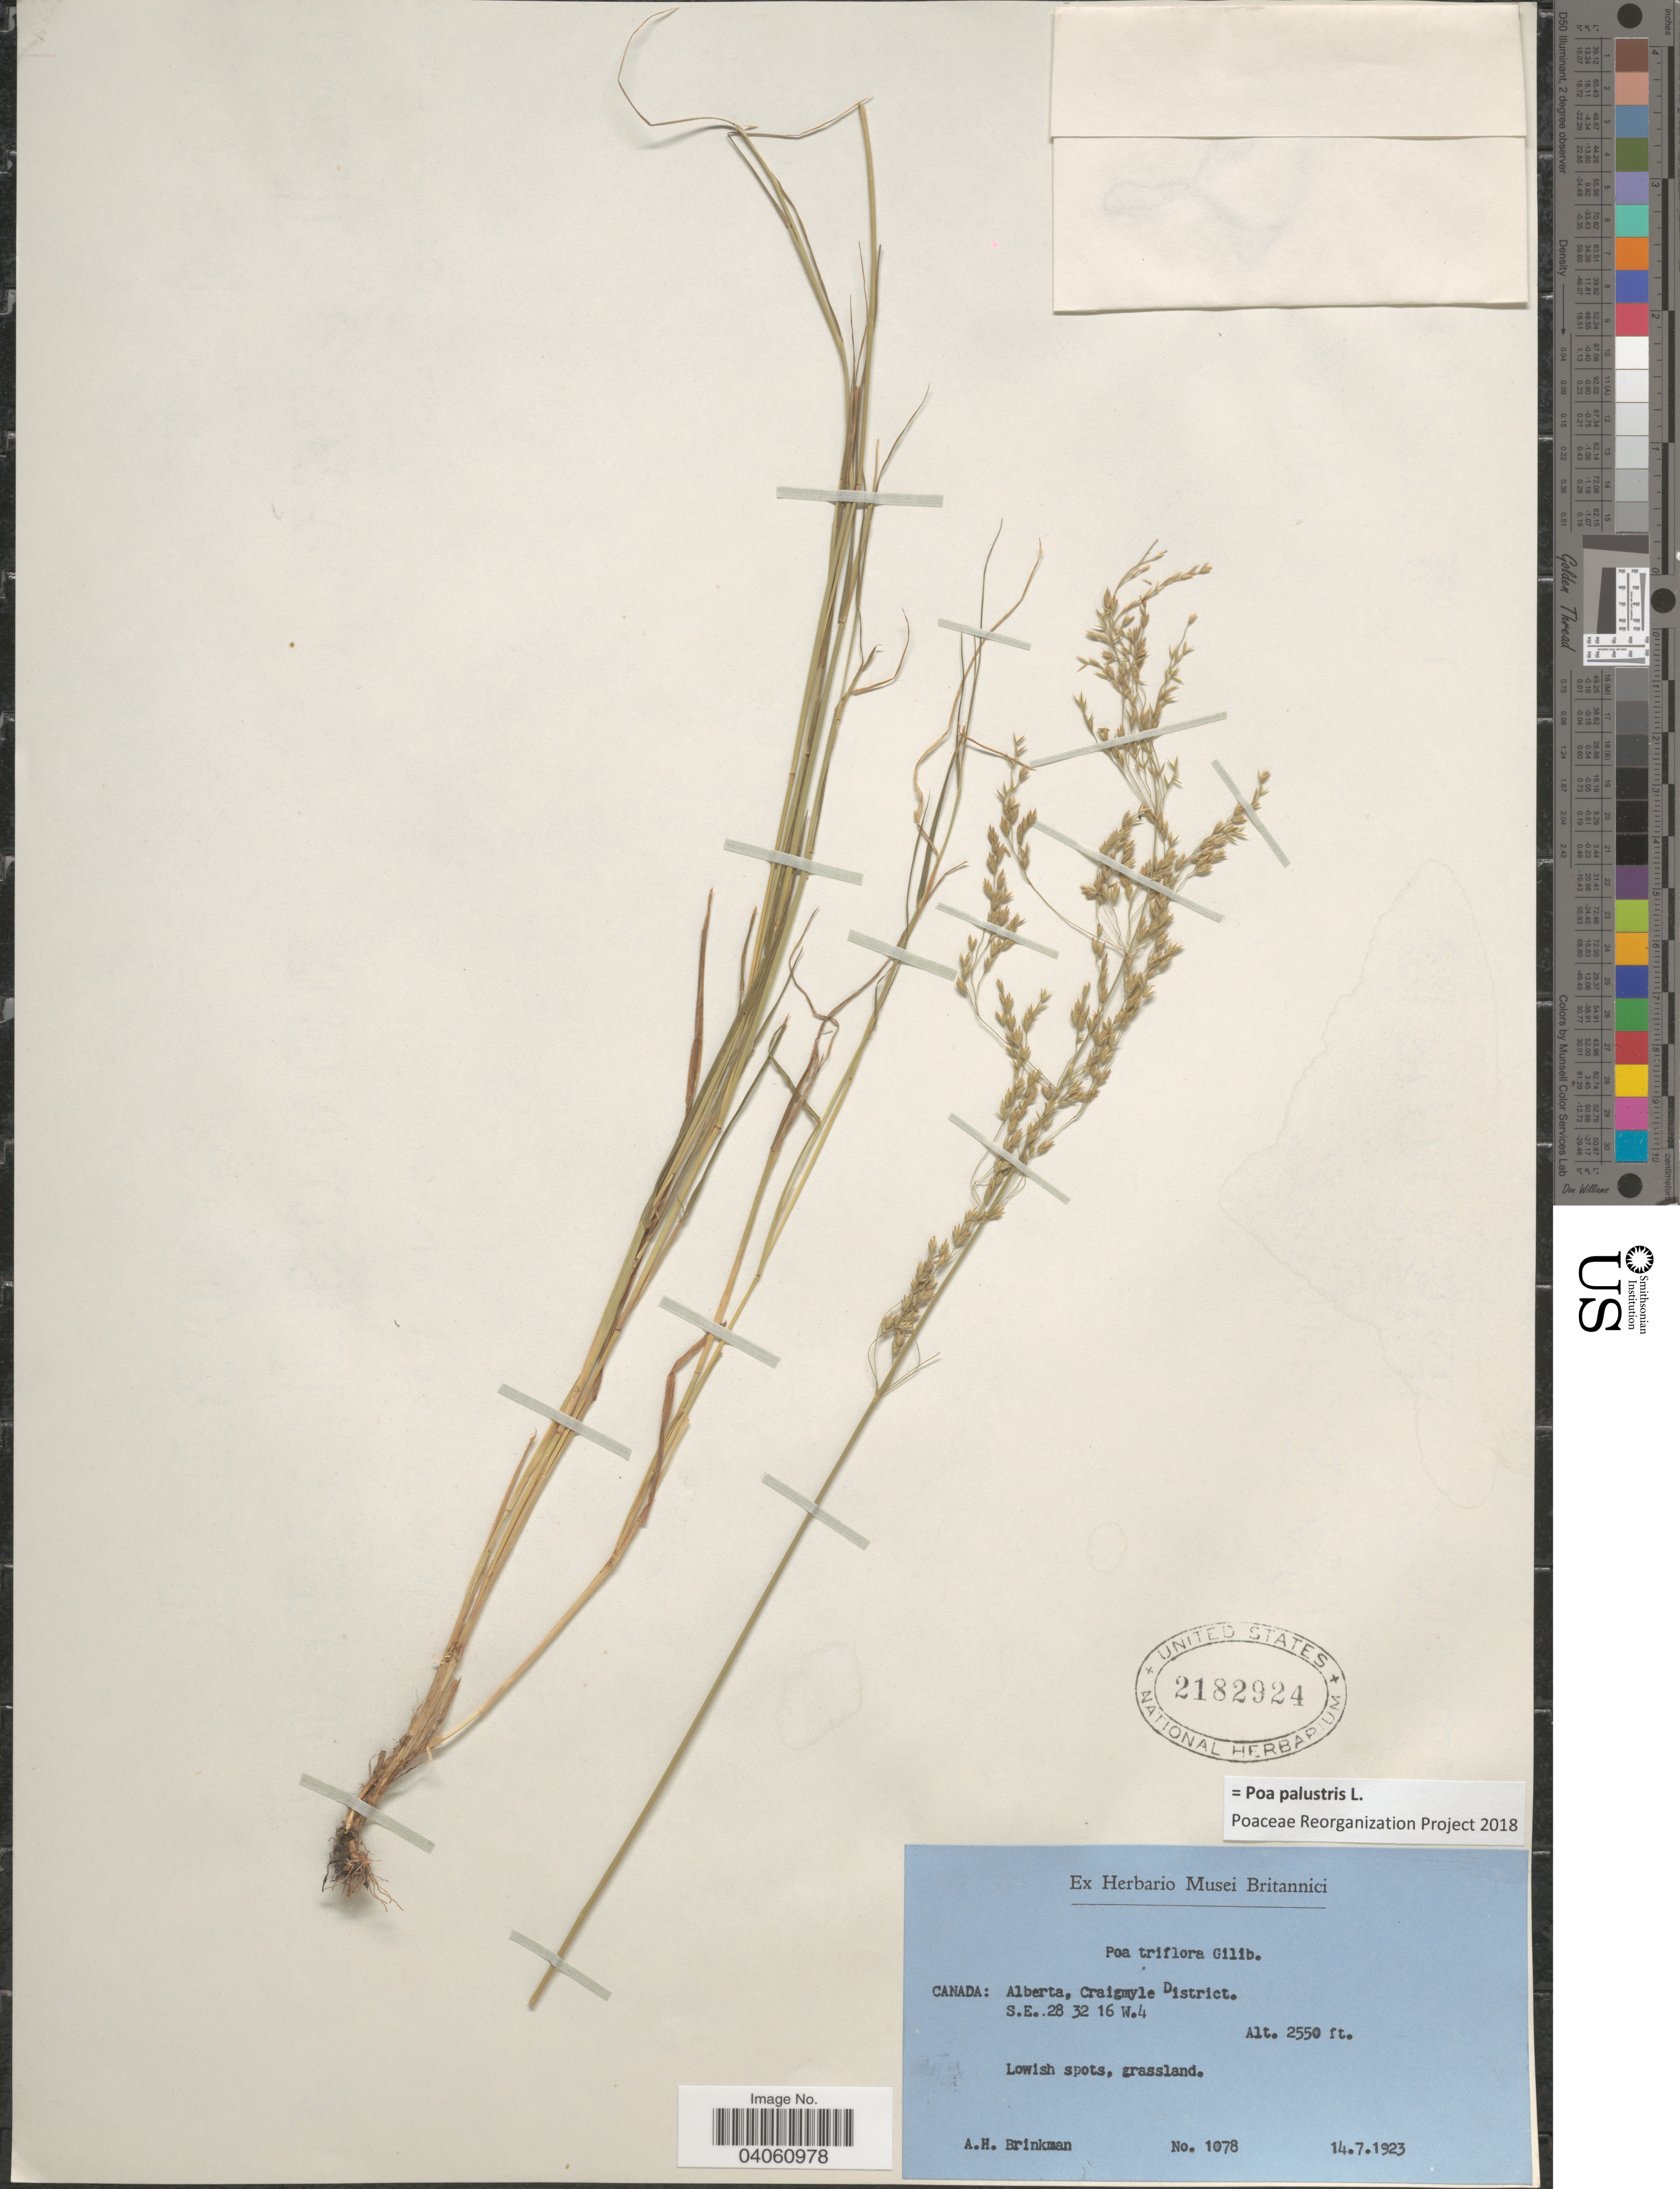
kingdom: Plantae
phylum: Tracheophyta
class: Liliopsida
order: Poales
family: Poaceae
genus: Poa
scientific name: Poa palustris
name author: L.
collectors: A. Brinkman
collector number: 1078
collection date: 1923-07-14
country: Canada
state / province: Alberta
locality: Craigmyle District. S.E. 28 32 16 W.4.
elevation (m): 777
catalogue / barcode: US 2182924